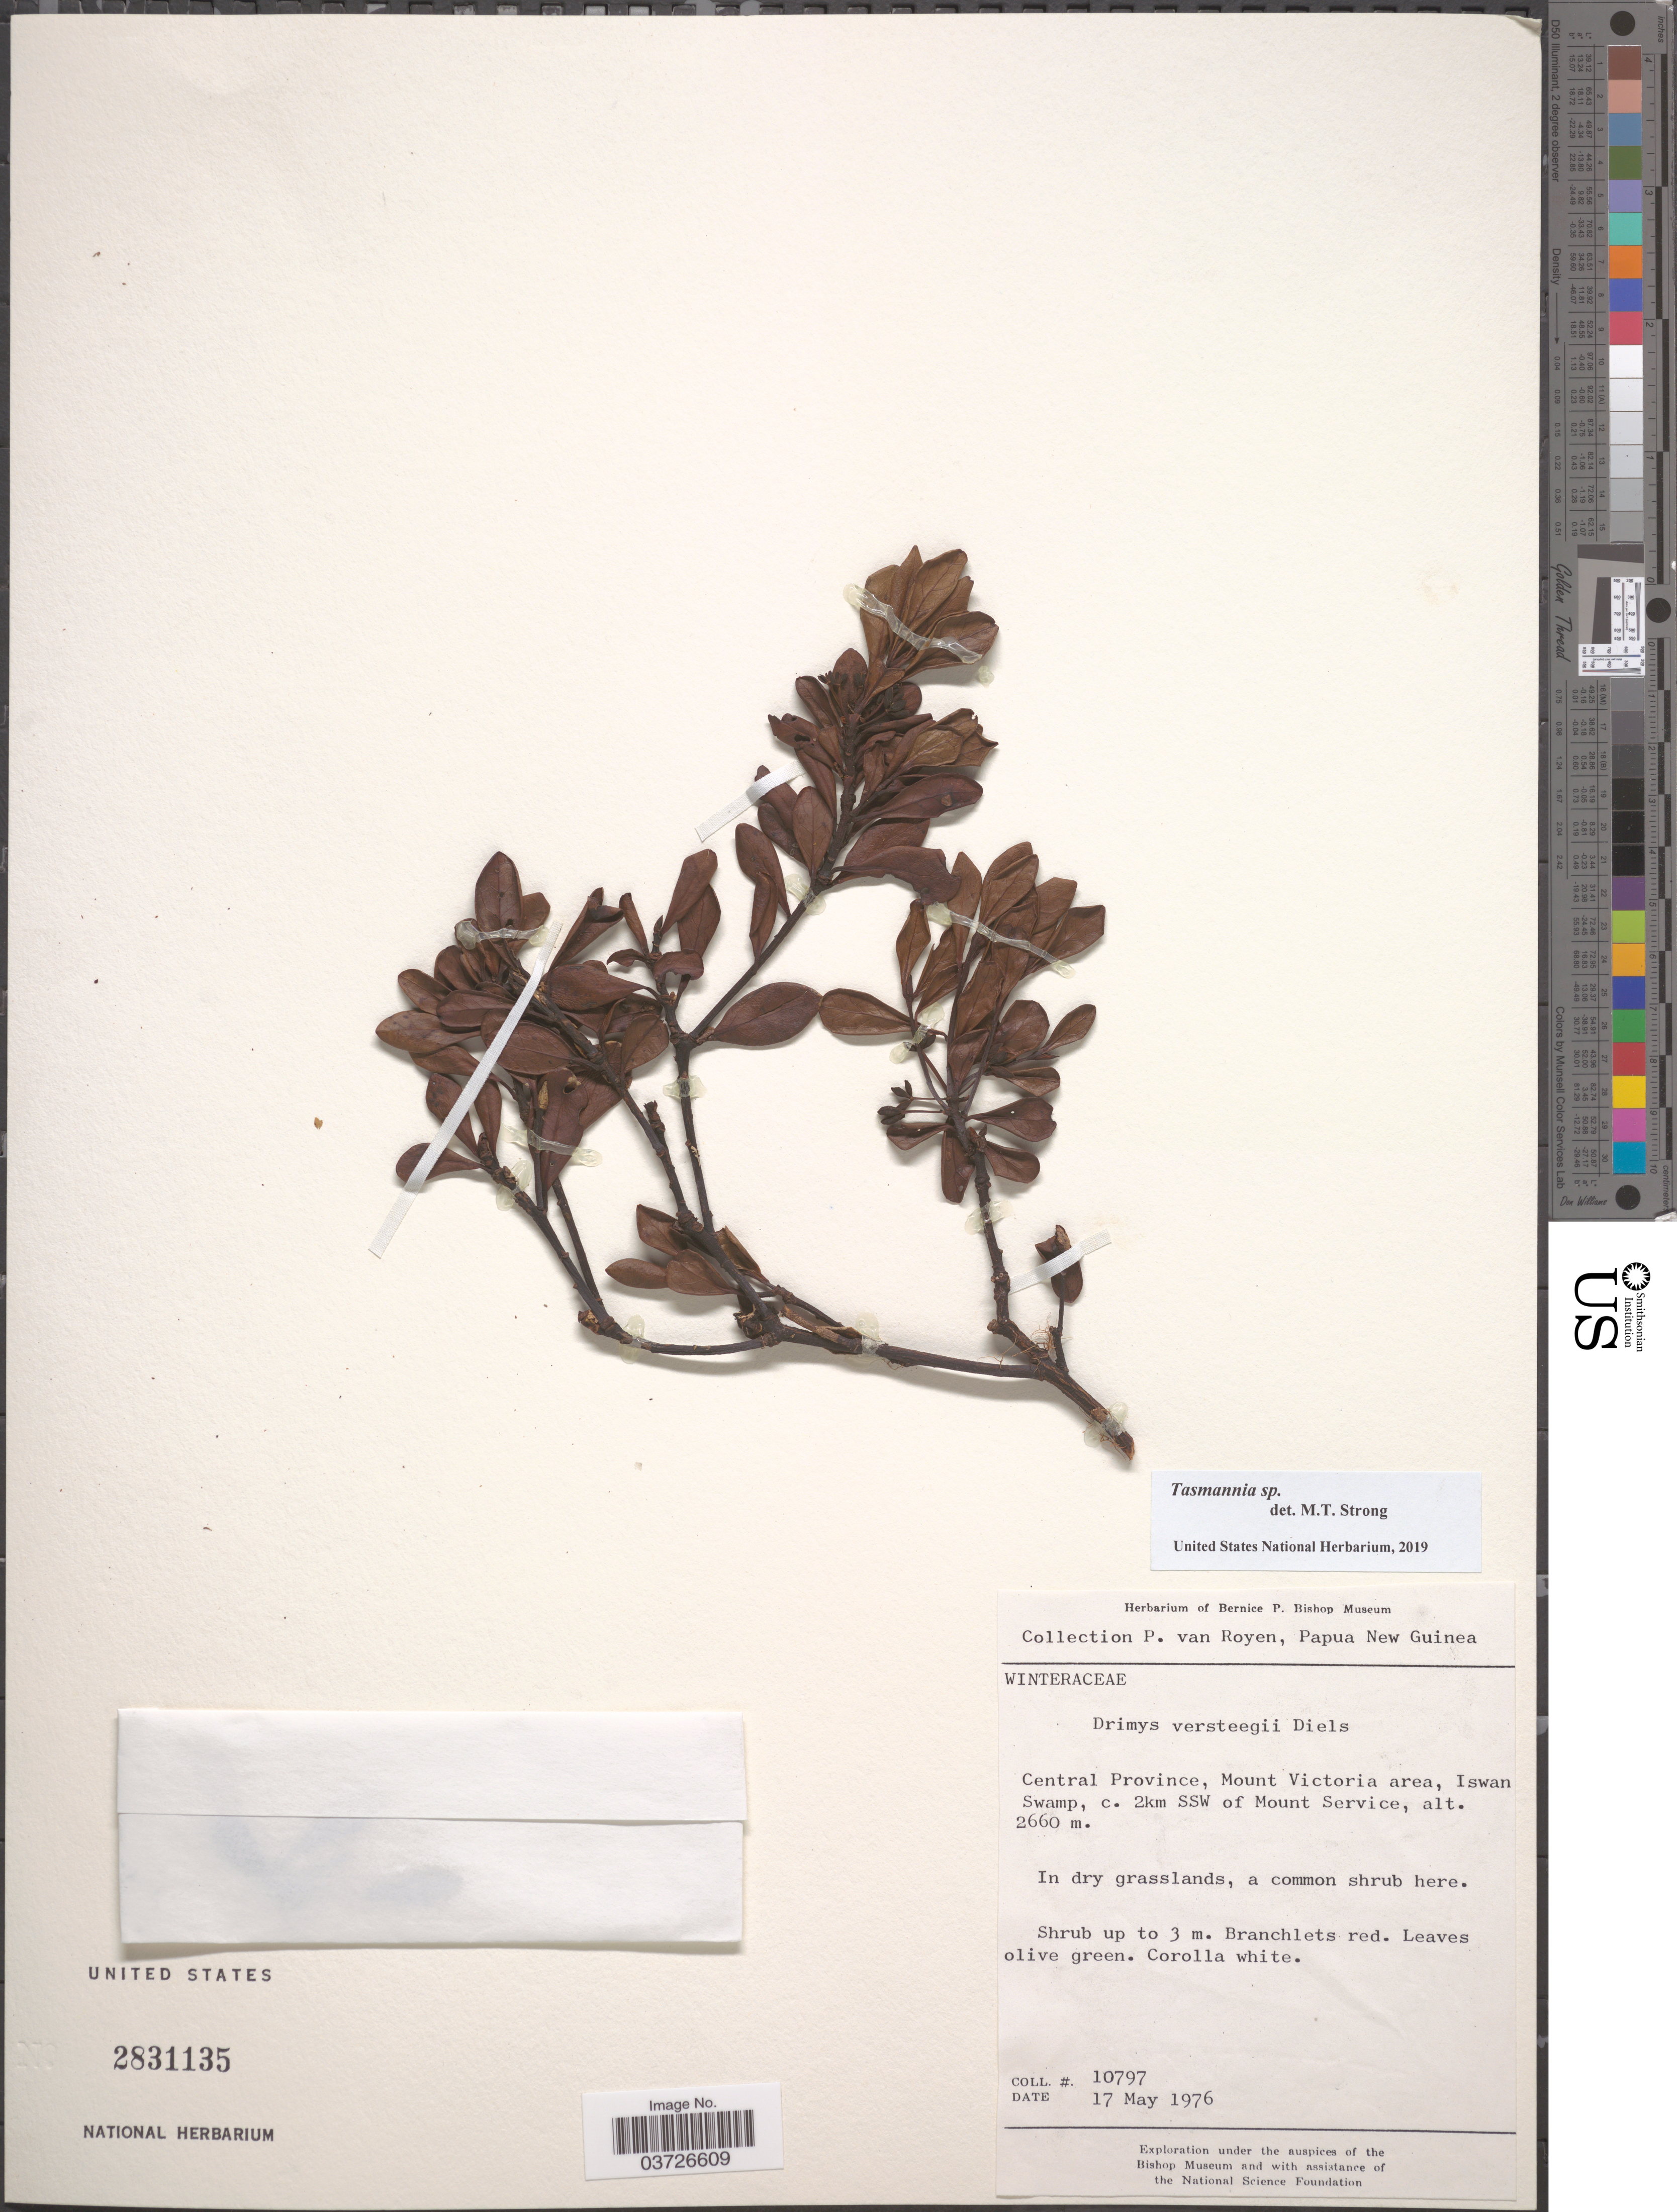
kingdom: Plantae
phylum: Tracheophyta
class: Magnoliopsida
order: Canellales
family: Winteraceae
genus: Tasmannia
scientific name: Tasmannia sp.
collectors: P. van Royen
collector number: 10797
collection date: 1976-05-17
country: Papua New Guinea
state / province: Central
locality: Mount Victoria area, Iswan Swamp, c. 2km SSW of Mount Service.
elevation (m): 2660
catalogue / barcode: US 2831135